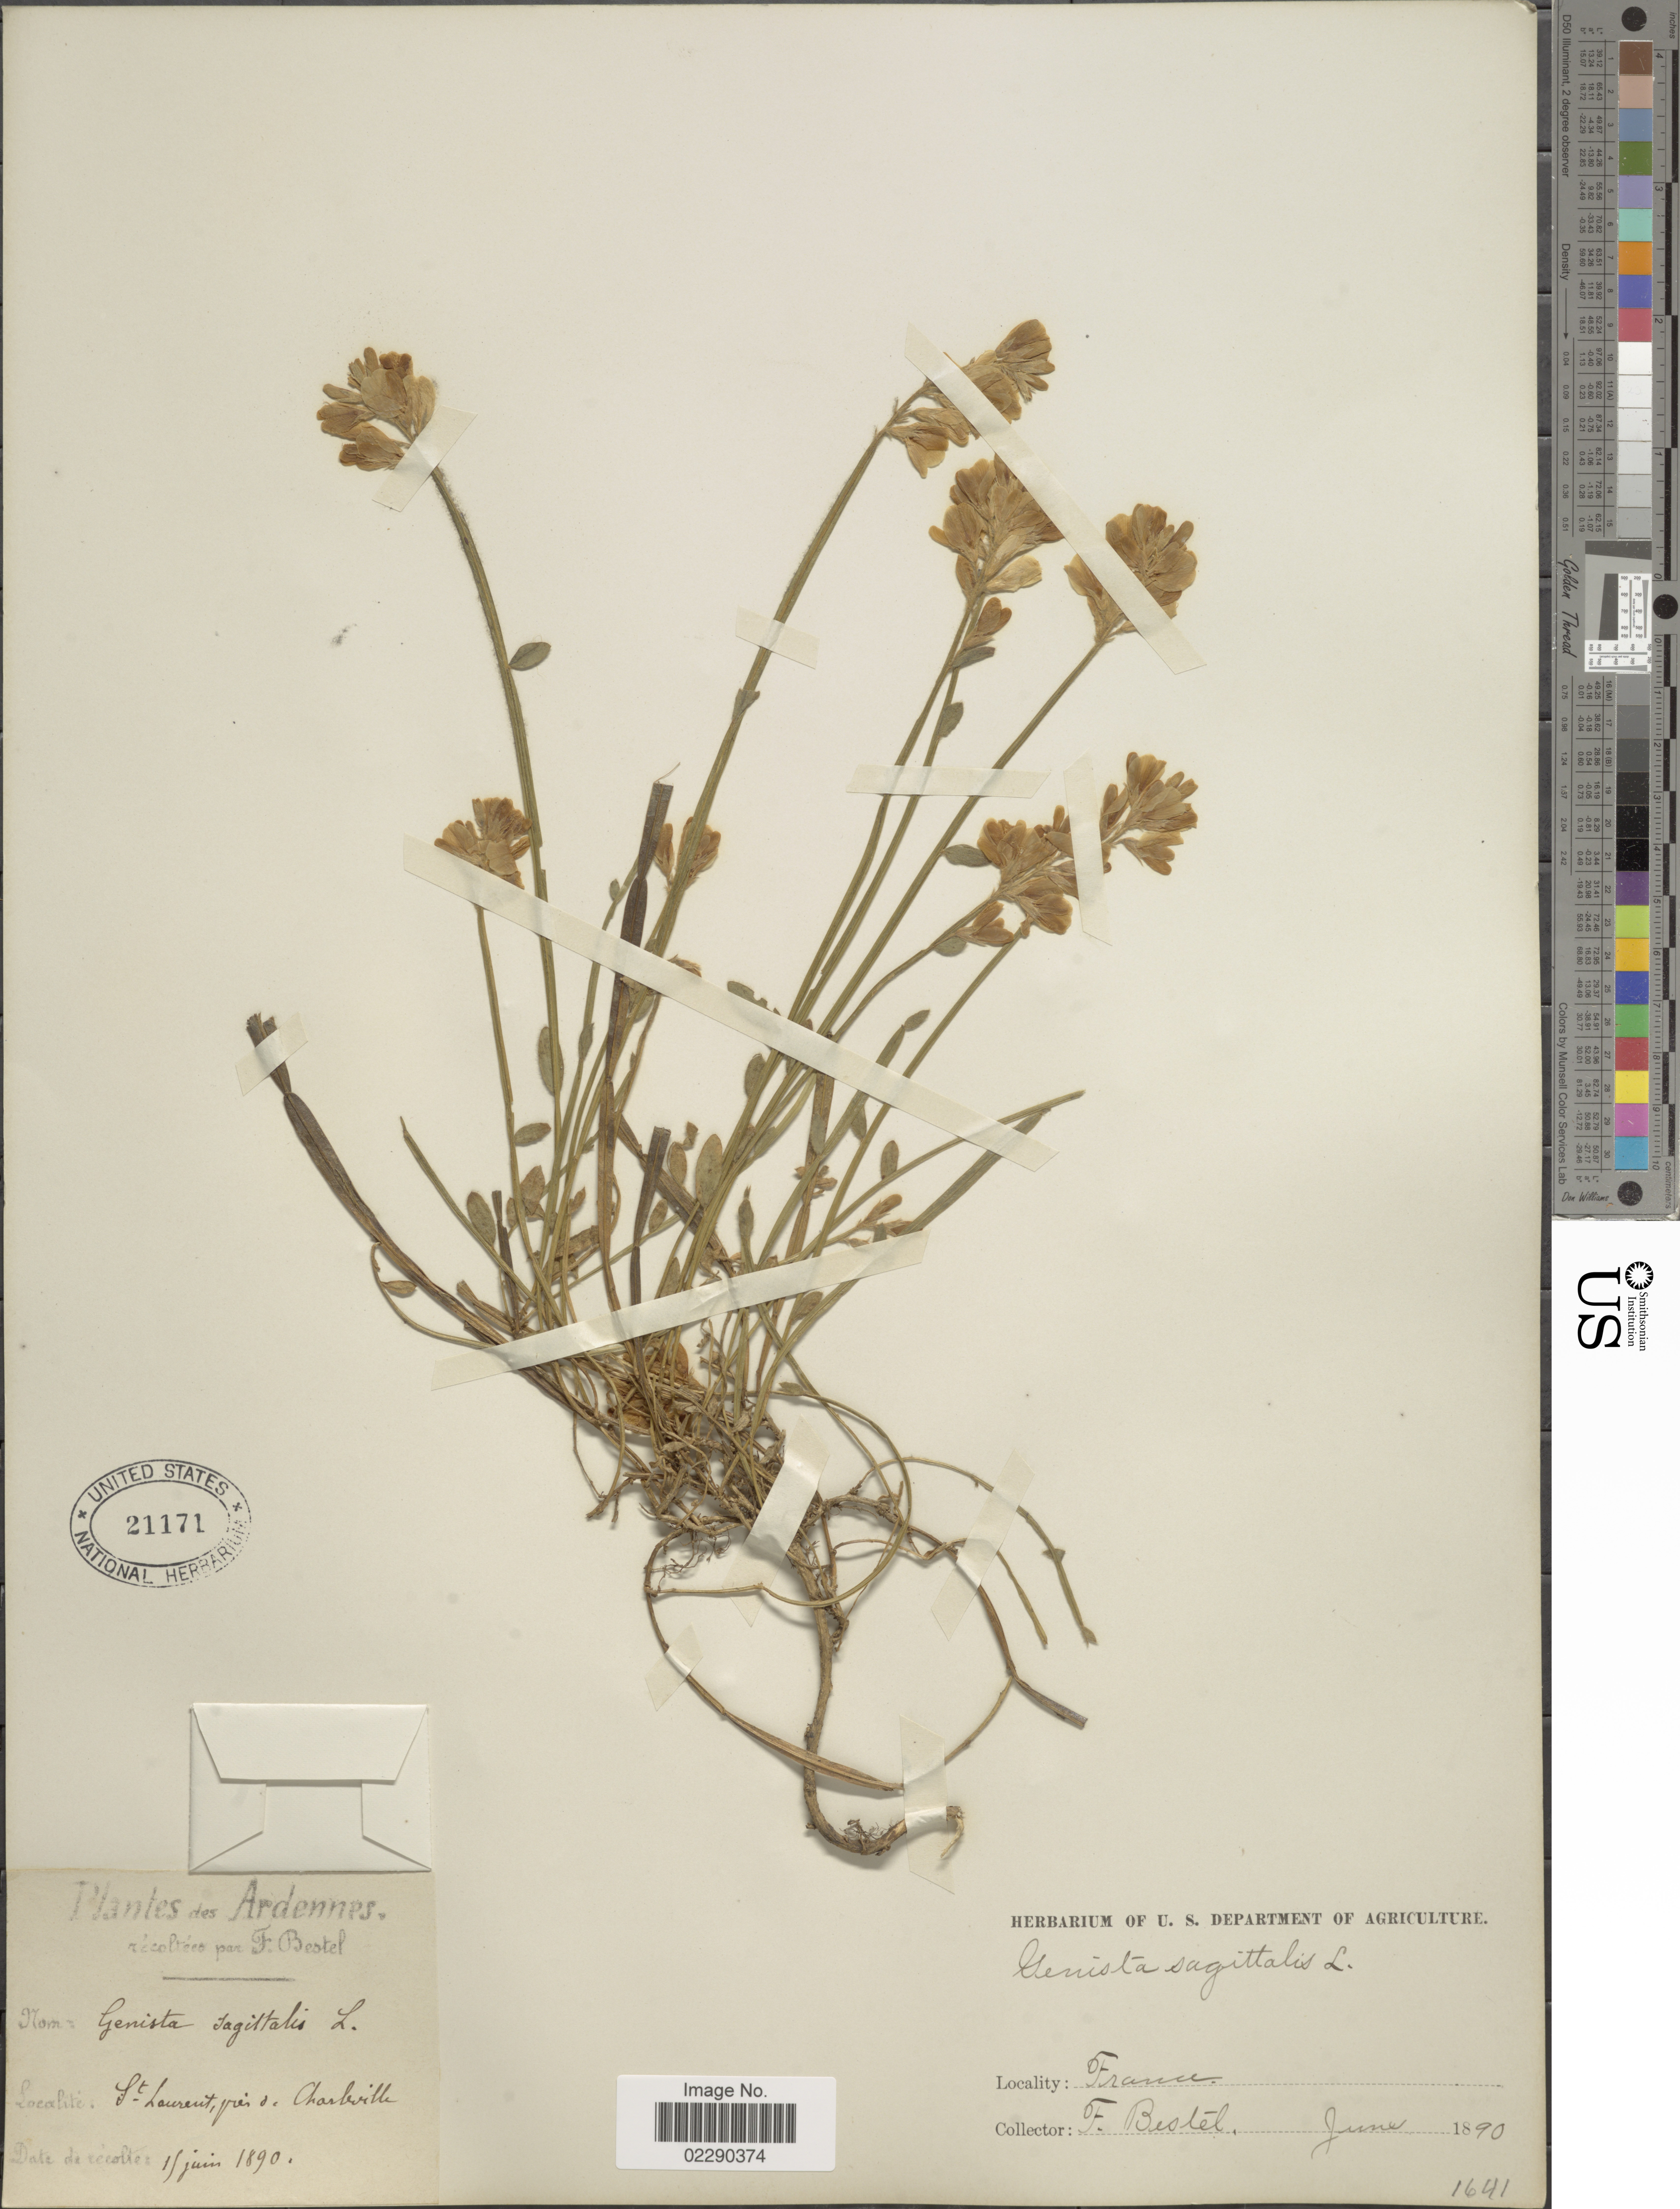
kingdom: Plantae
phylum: Tracheophyta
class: Magnoliopsida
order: Fabales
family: Fabaceae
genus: Genista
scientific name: Genista sagittalis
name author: L.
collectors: F. Bestel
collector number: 1641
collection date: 1890-06-15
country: France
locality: Ardennes, St. Laurent, pres de Charleville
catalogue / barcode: US 21171